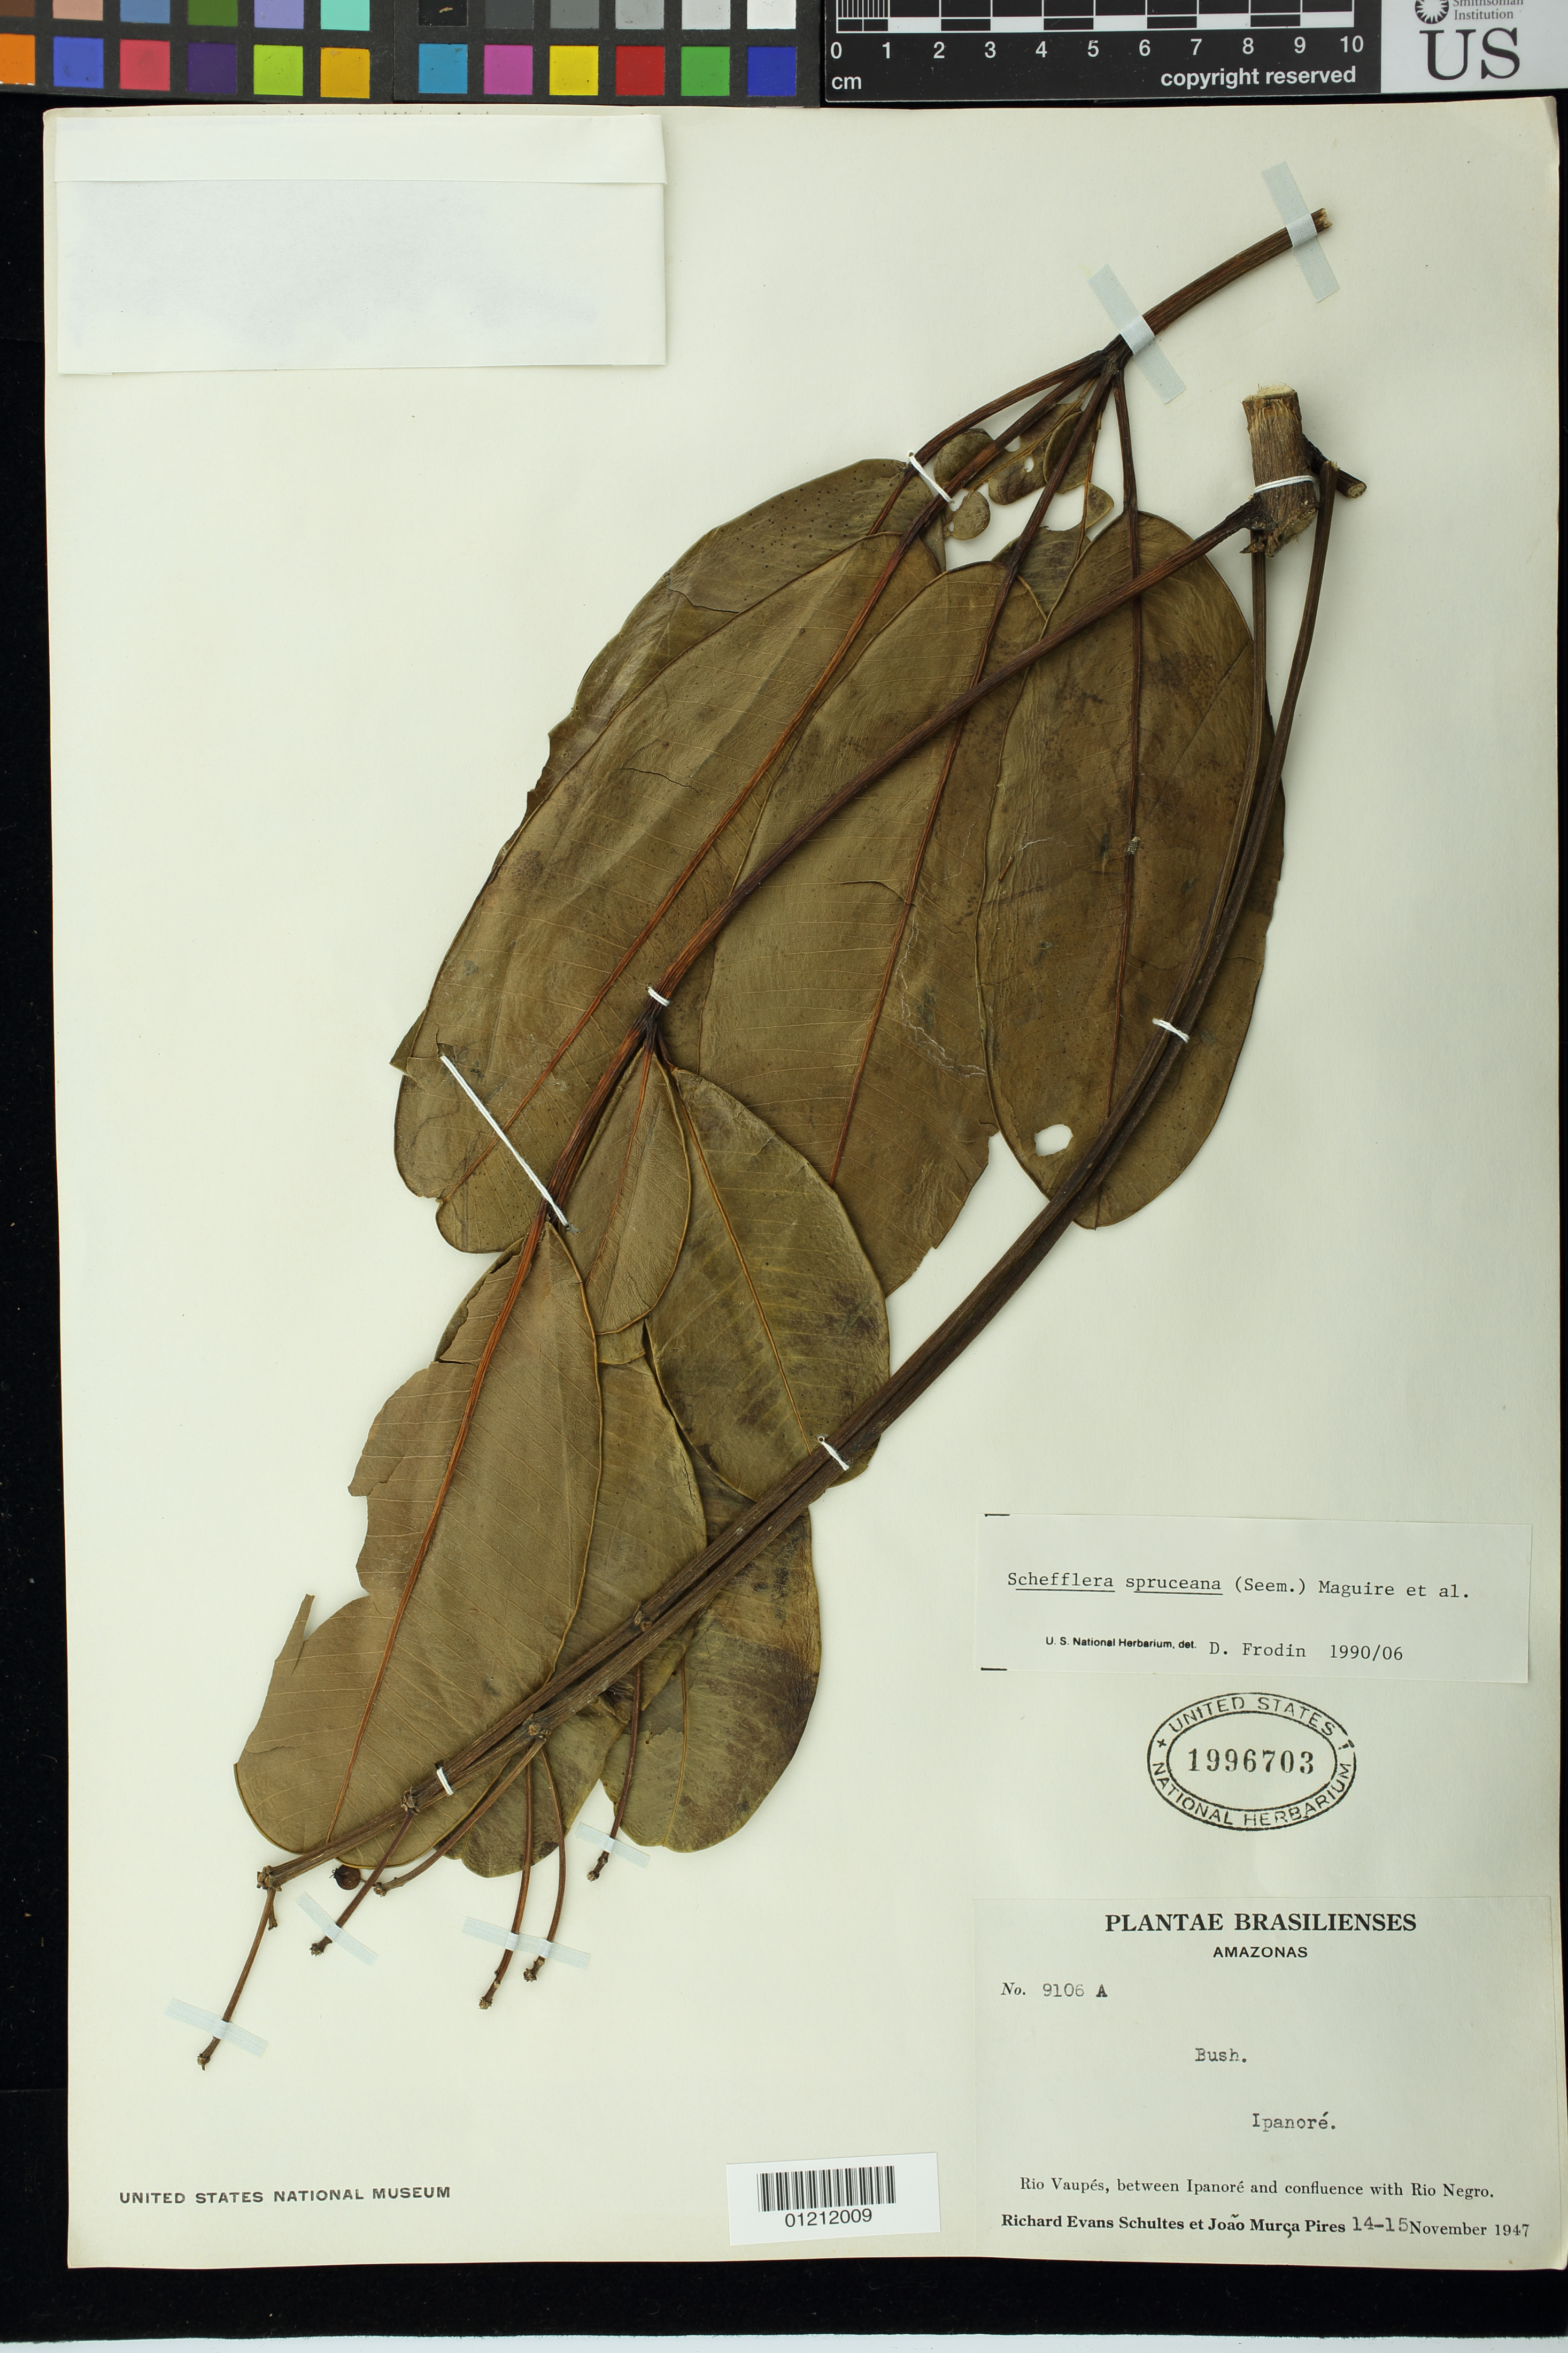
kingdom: Plantae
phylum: Tracheophyta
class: Magnoliopsida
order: Apiales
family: Araliaceae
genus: Schefflera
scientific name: Schefflera spruceana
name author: (Seem.) Maguire et al.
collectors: R. E. Schultes & J. M. Pires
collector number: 9106 A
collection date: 1947-11-14/1947-11-15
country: Brazil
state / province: Amazonas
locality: Ipanoré. Rio Vaupés, between Ipanoré and confluence with Rio Negro.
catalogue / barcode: US 1996703